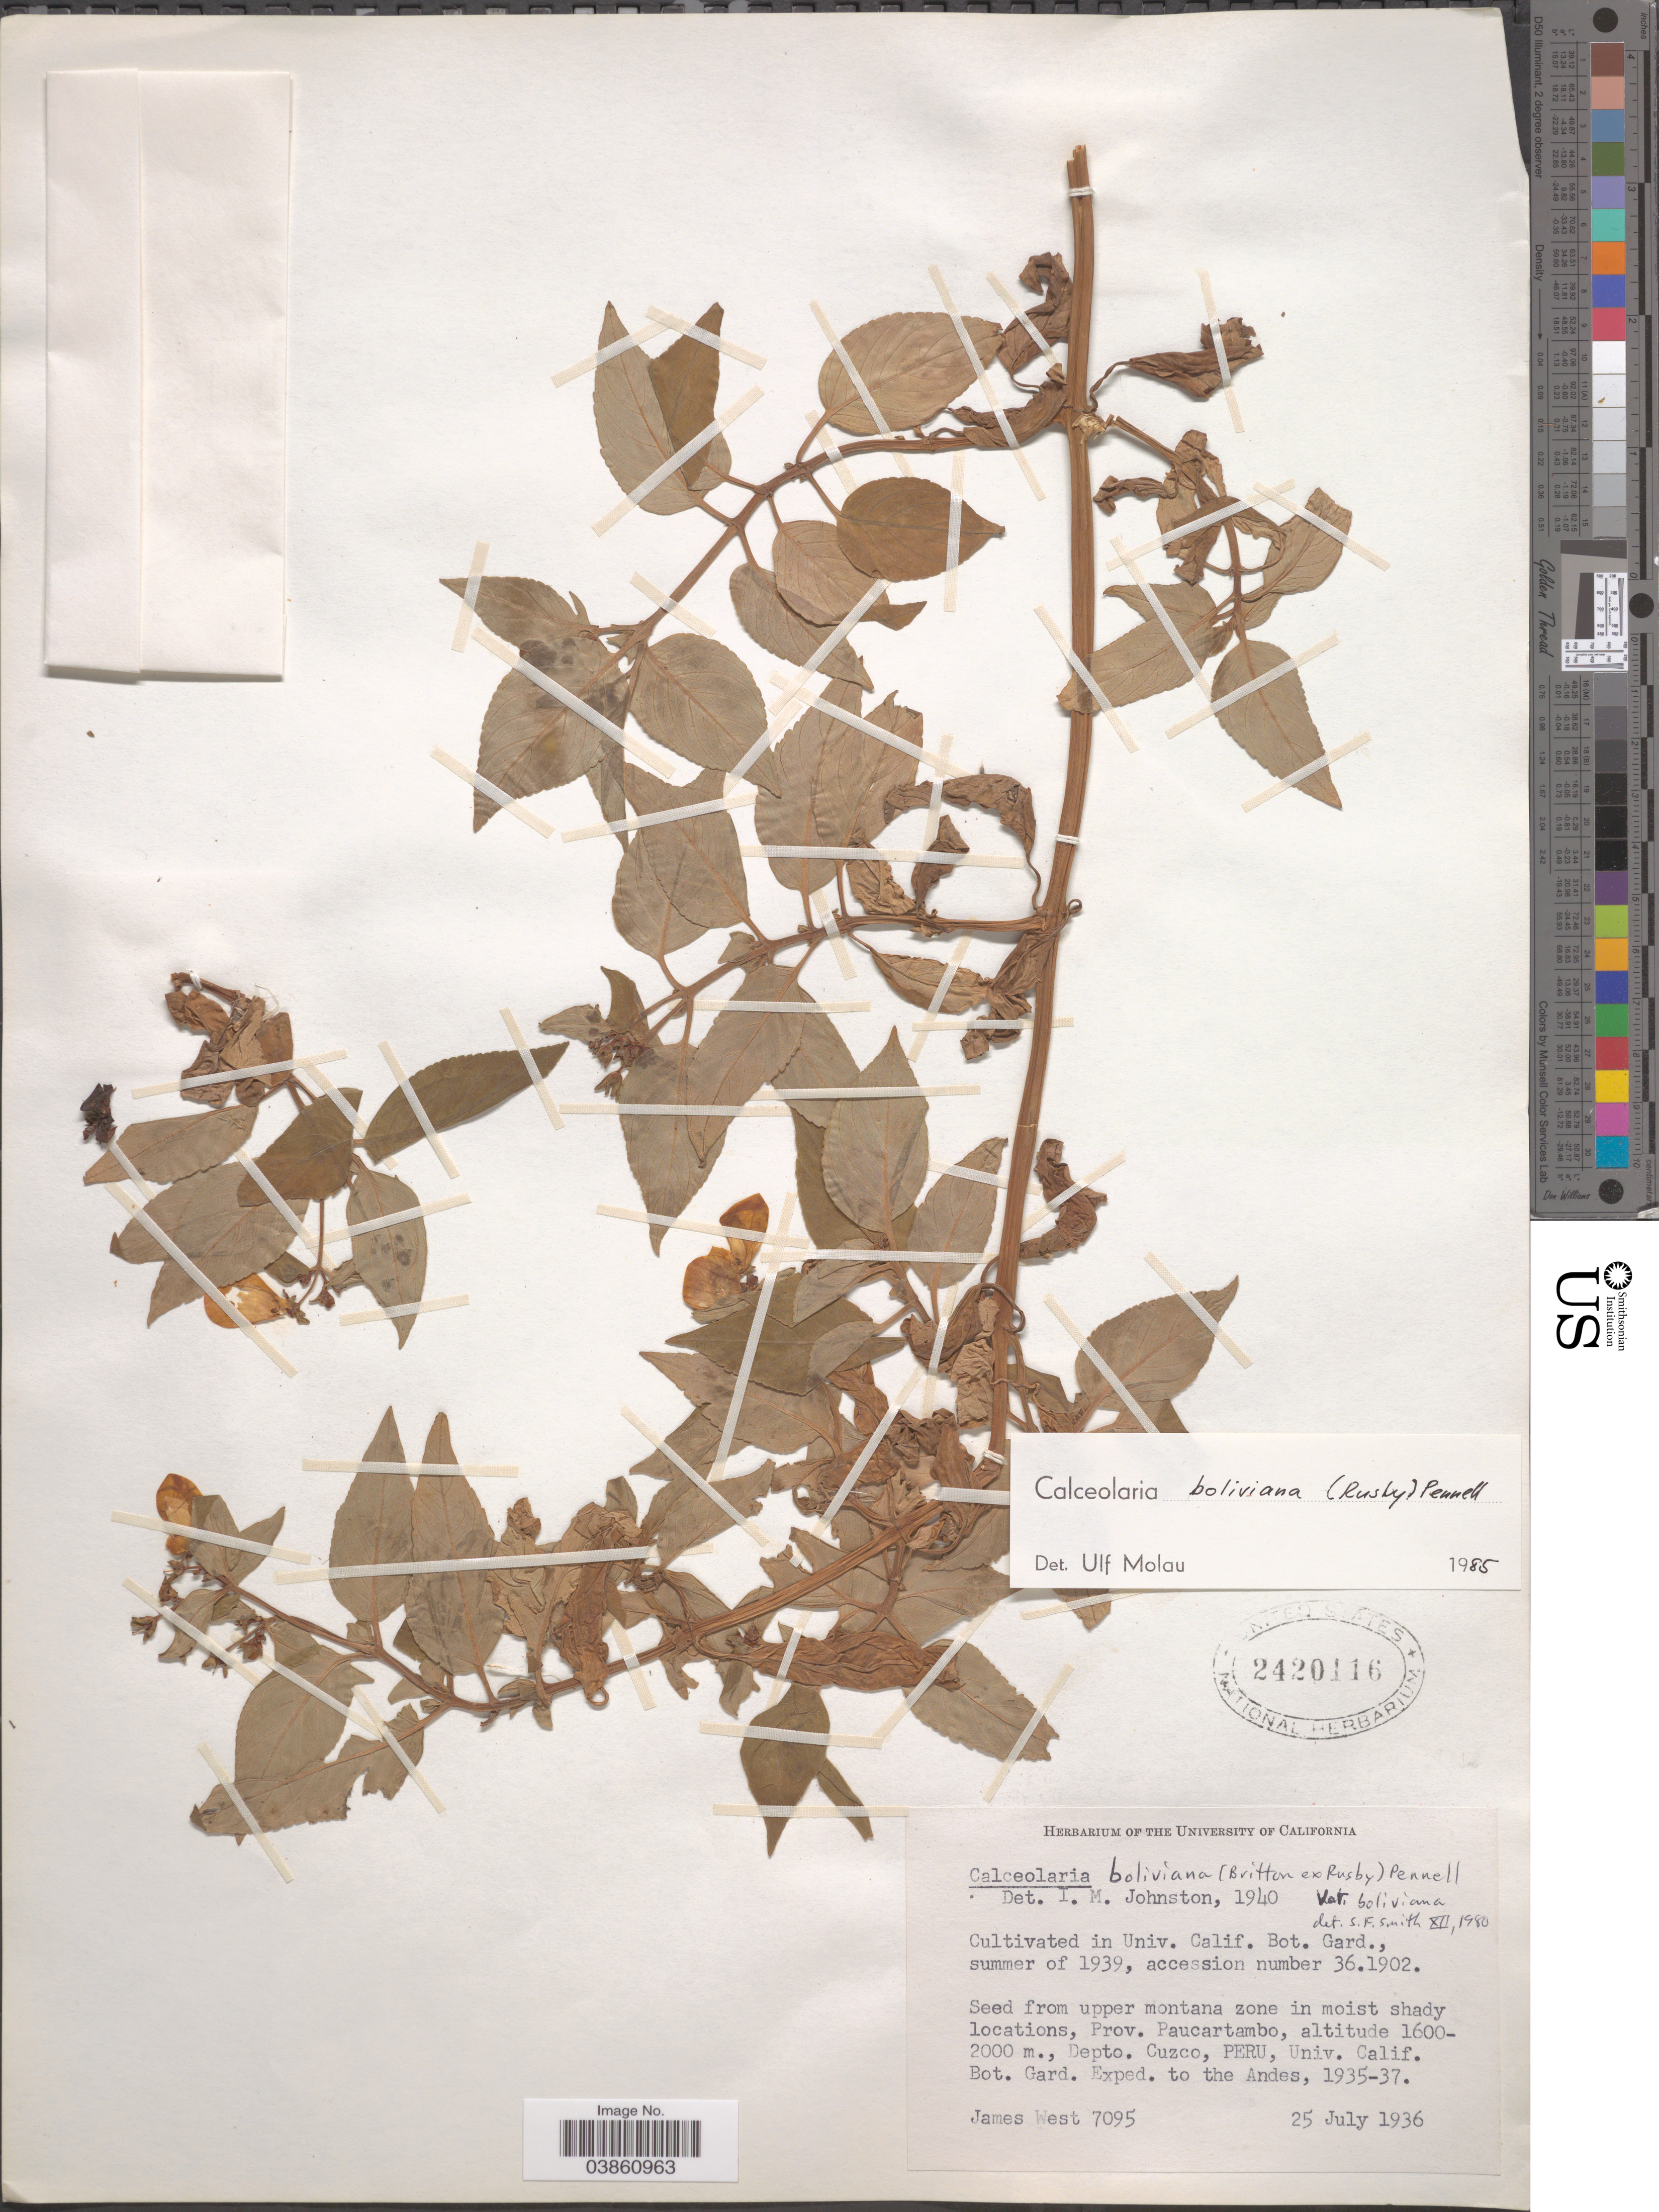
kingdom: Plantae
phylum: Tracheophyta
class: Magnoliopsida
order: Lamiales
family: Calceolariaceae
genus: Calceolaria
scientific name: Calceolaria boliviana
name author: (Britton ex Rusby) Pennell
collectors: J. West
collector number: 7095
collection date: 1936-07-25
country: United States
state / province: California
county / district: Alameda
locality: Univ. Calif. Bot. Gard.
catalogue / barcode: US 2420116